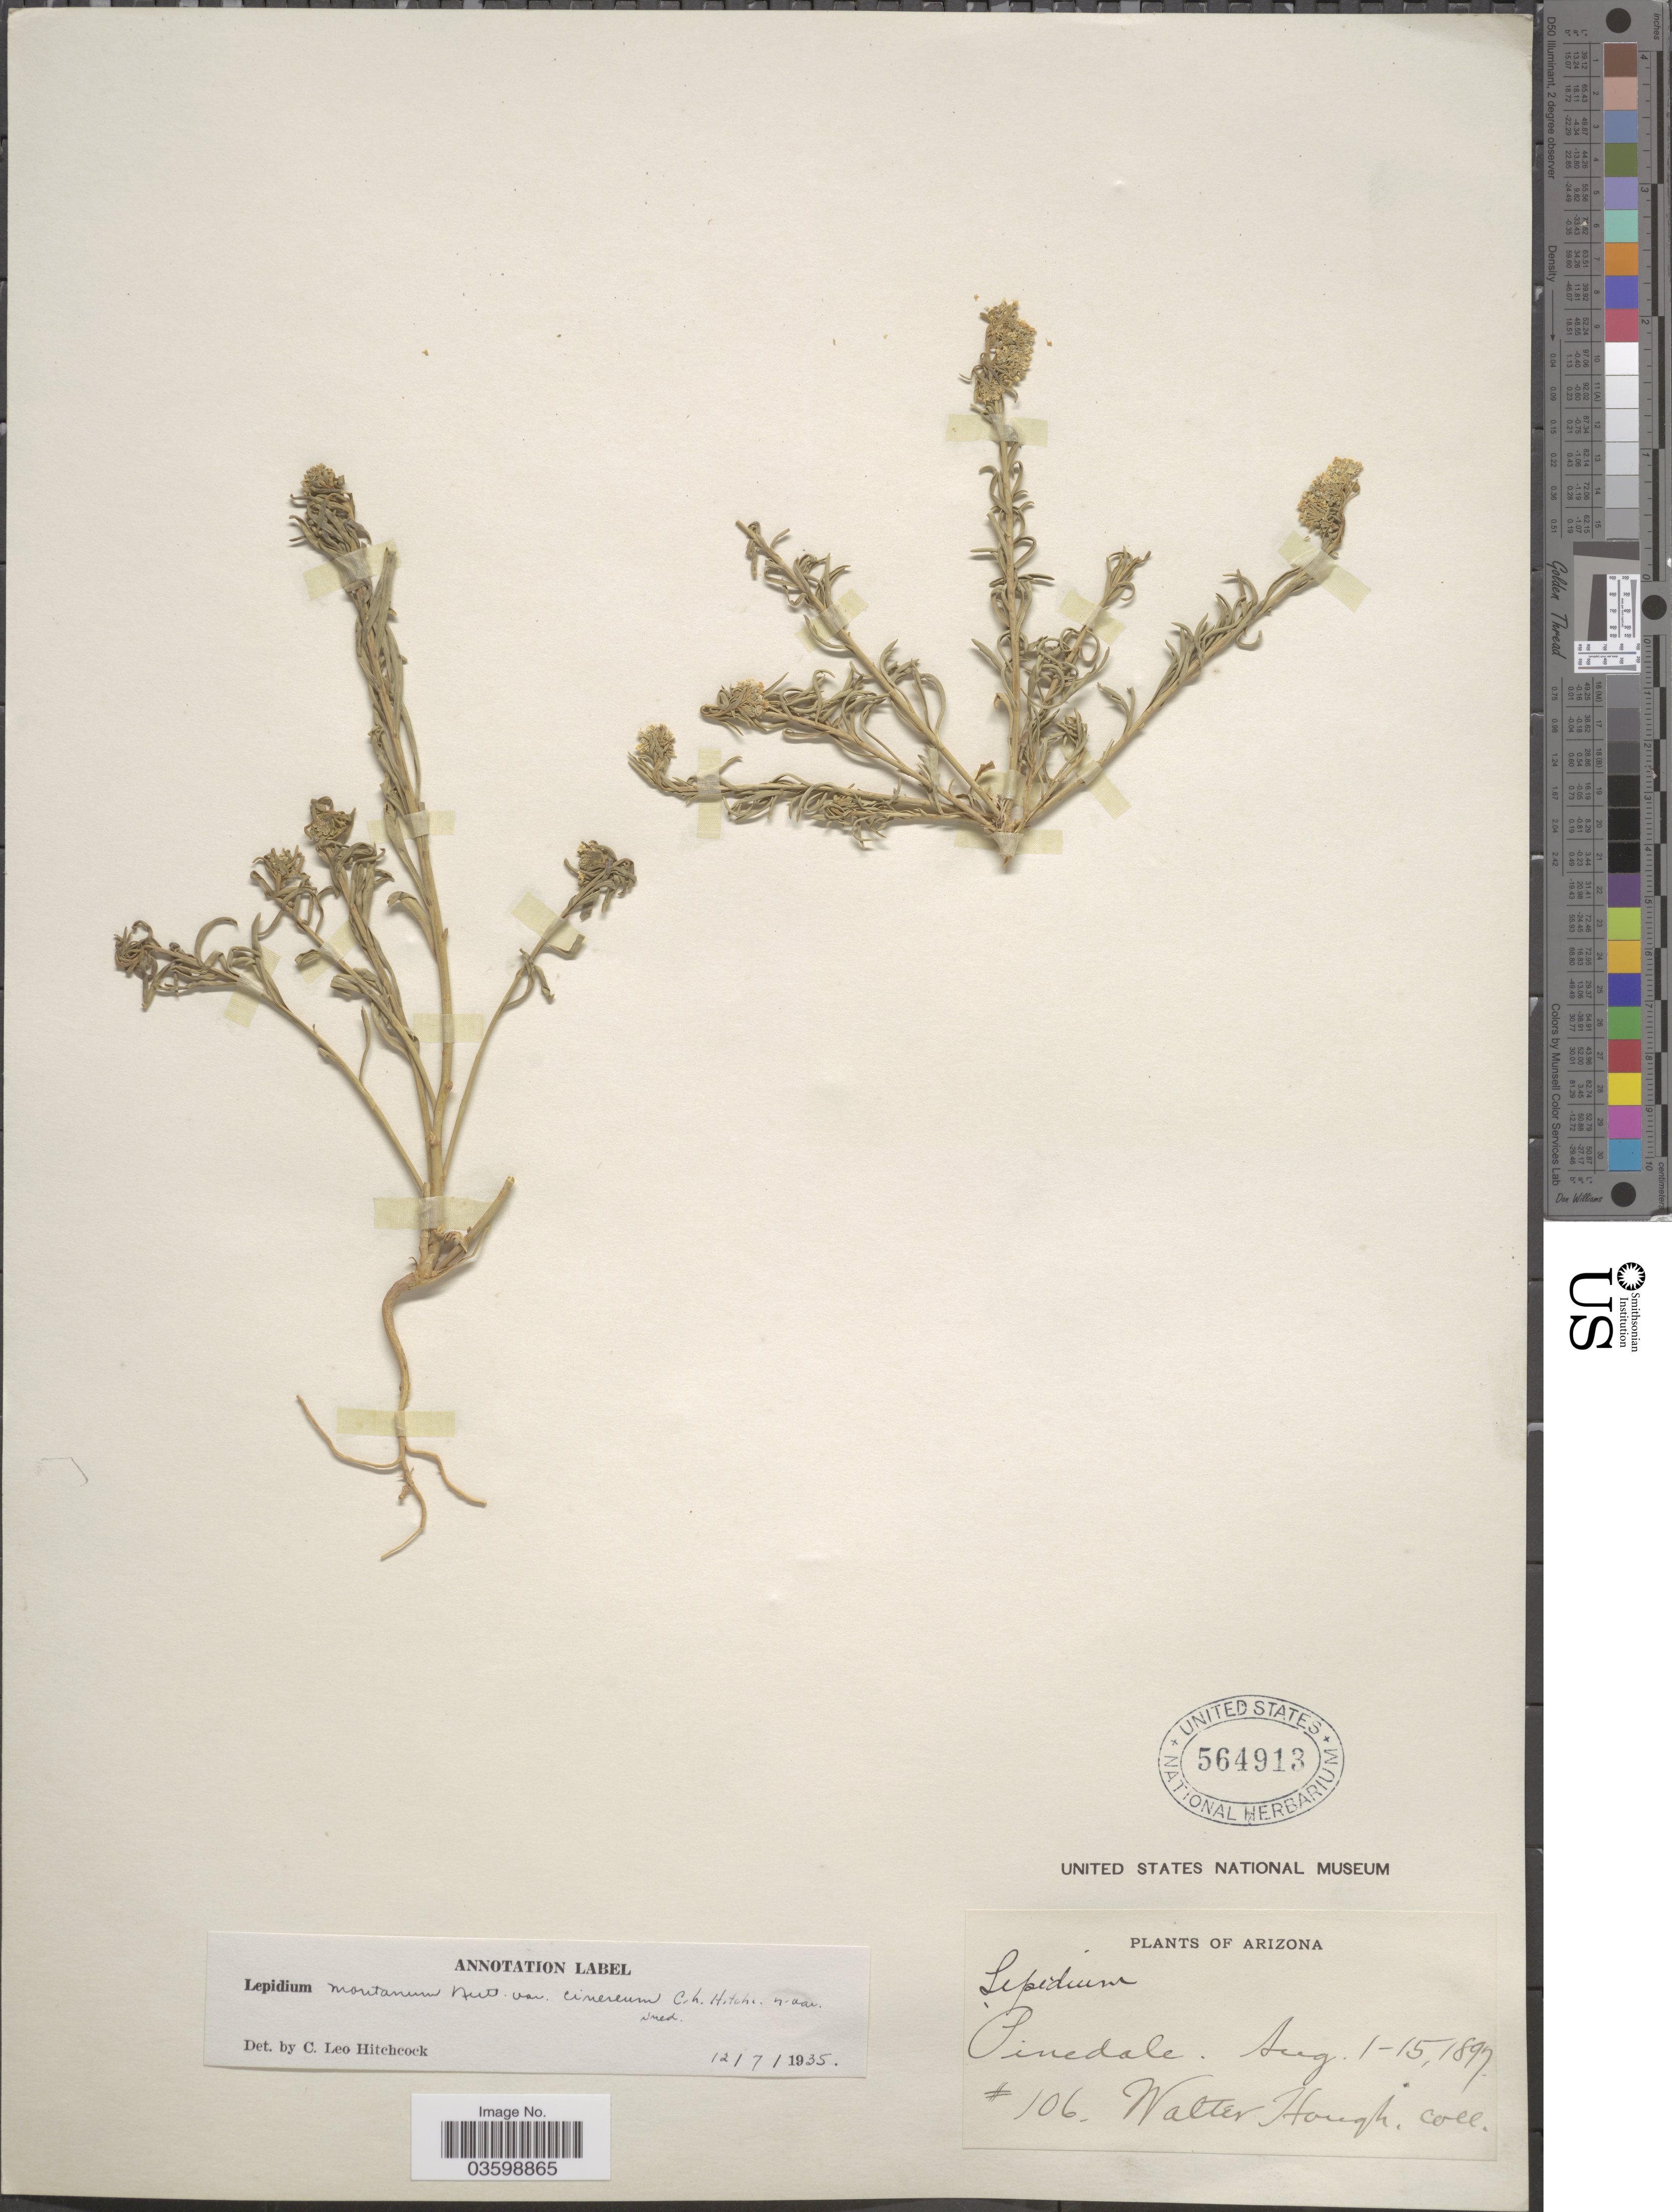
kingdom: Plantae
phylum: Tracheophyta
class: Magnoliopsida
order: Brassicales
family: Brassicaceae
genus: Lepidium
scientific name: Lepidium montanum f. cinereum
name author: C.L. Hitchc.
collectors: W. Hough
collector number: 106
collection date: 1897-08-01/1897-08-15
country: United States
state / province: Arizona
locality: Pinedale.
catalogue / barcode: US 564913